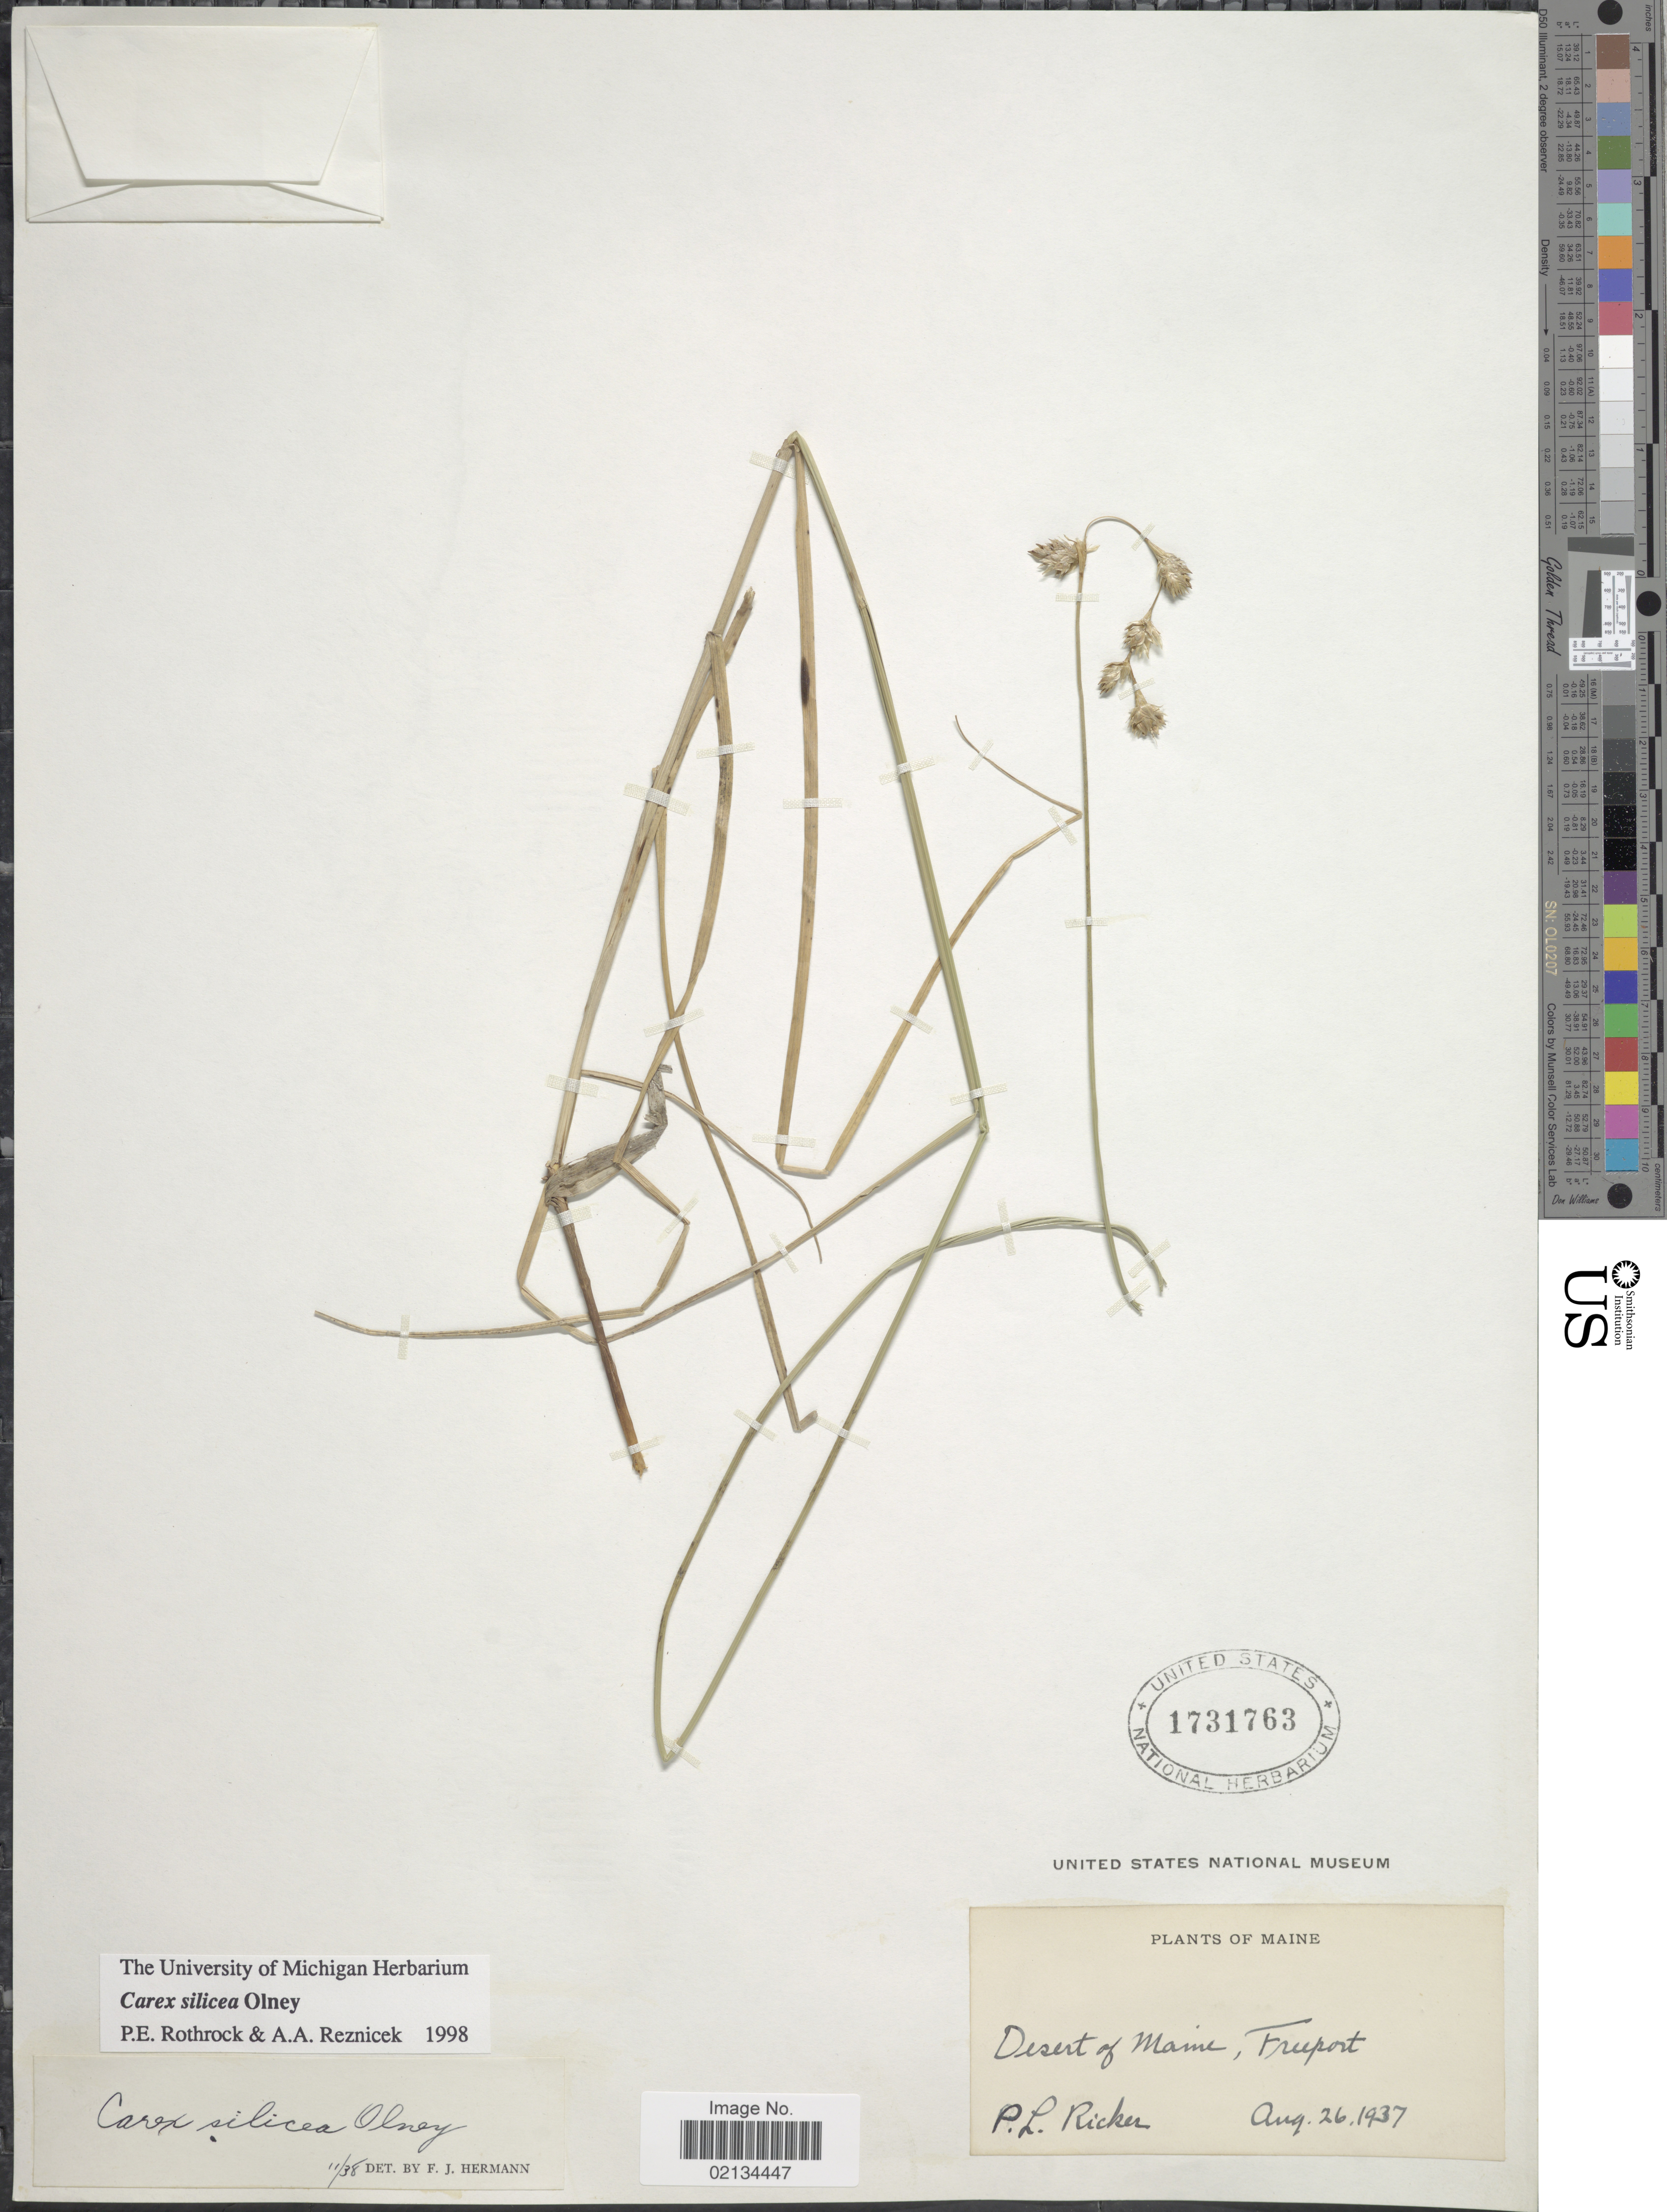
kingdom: Plantae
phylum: Tracheophyta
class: Liliopsida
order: Poales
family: Cyperaceae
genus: Carex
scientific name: Carex silicea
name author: Olney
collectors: P. Ricker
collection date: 1937-08-26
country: United States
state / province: Maine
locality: Desert of Maine, Freeport.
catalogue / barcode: US 1731763